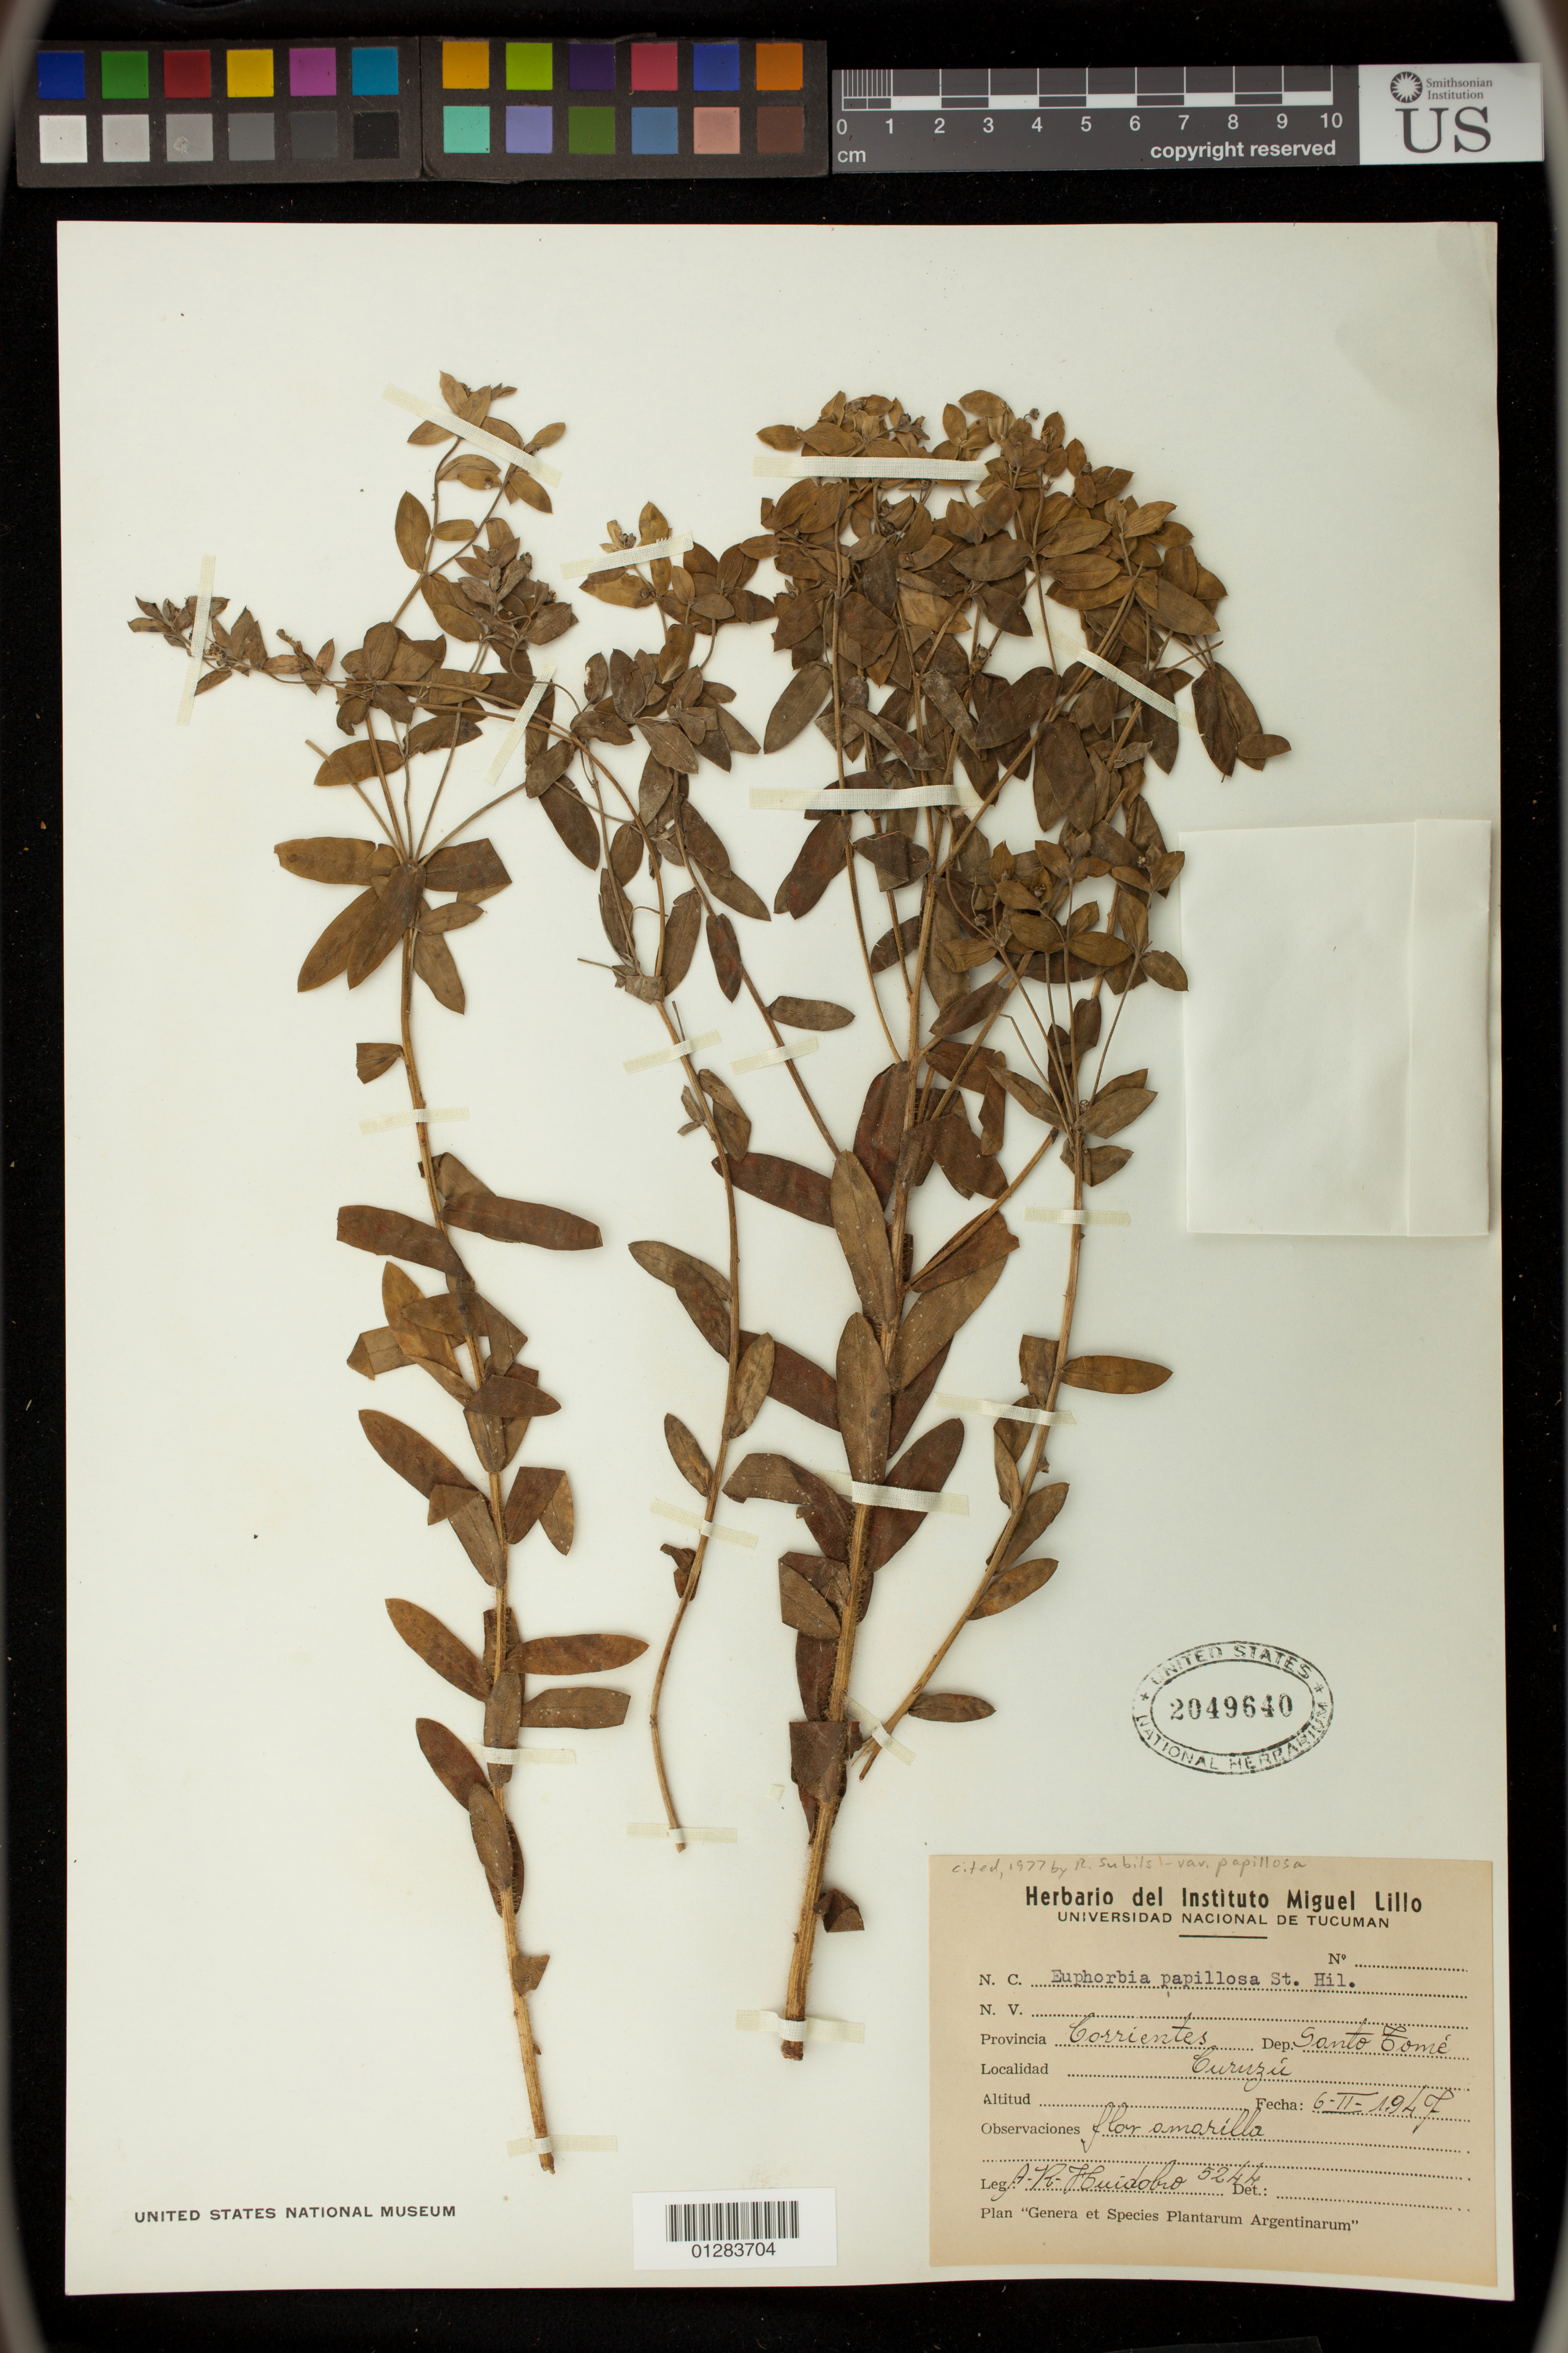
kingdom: Plantae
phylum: Tracheophyta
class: Magnoliopsida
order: Malpighiales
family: Euphorbiaceae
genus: Euphorbia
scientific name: Euphorbia papillosa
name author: A. St.-Hil.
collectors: A. M. R. Huidobro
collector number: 5244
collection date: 1947-02-06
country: Argentina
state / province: Corrientes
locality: Santo Tome, Curuzu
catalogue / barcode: US 2049640